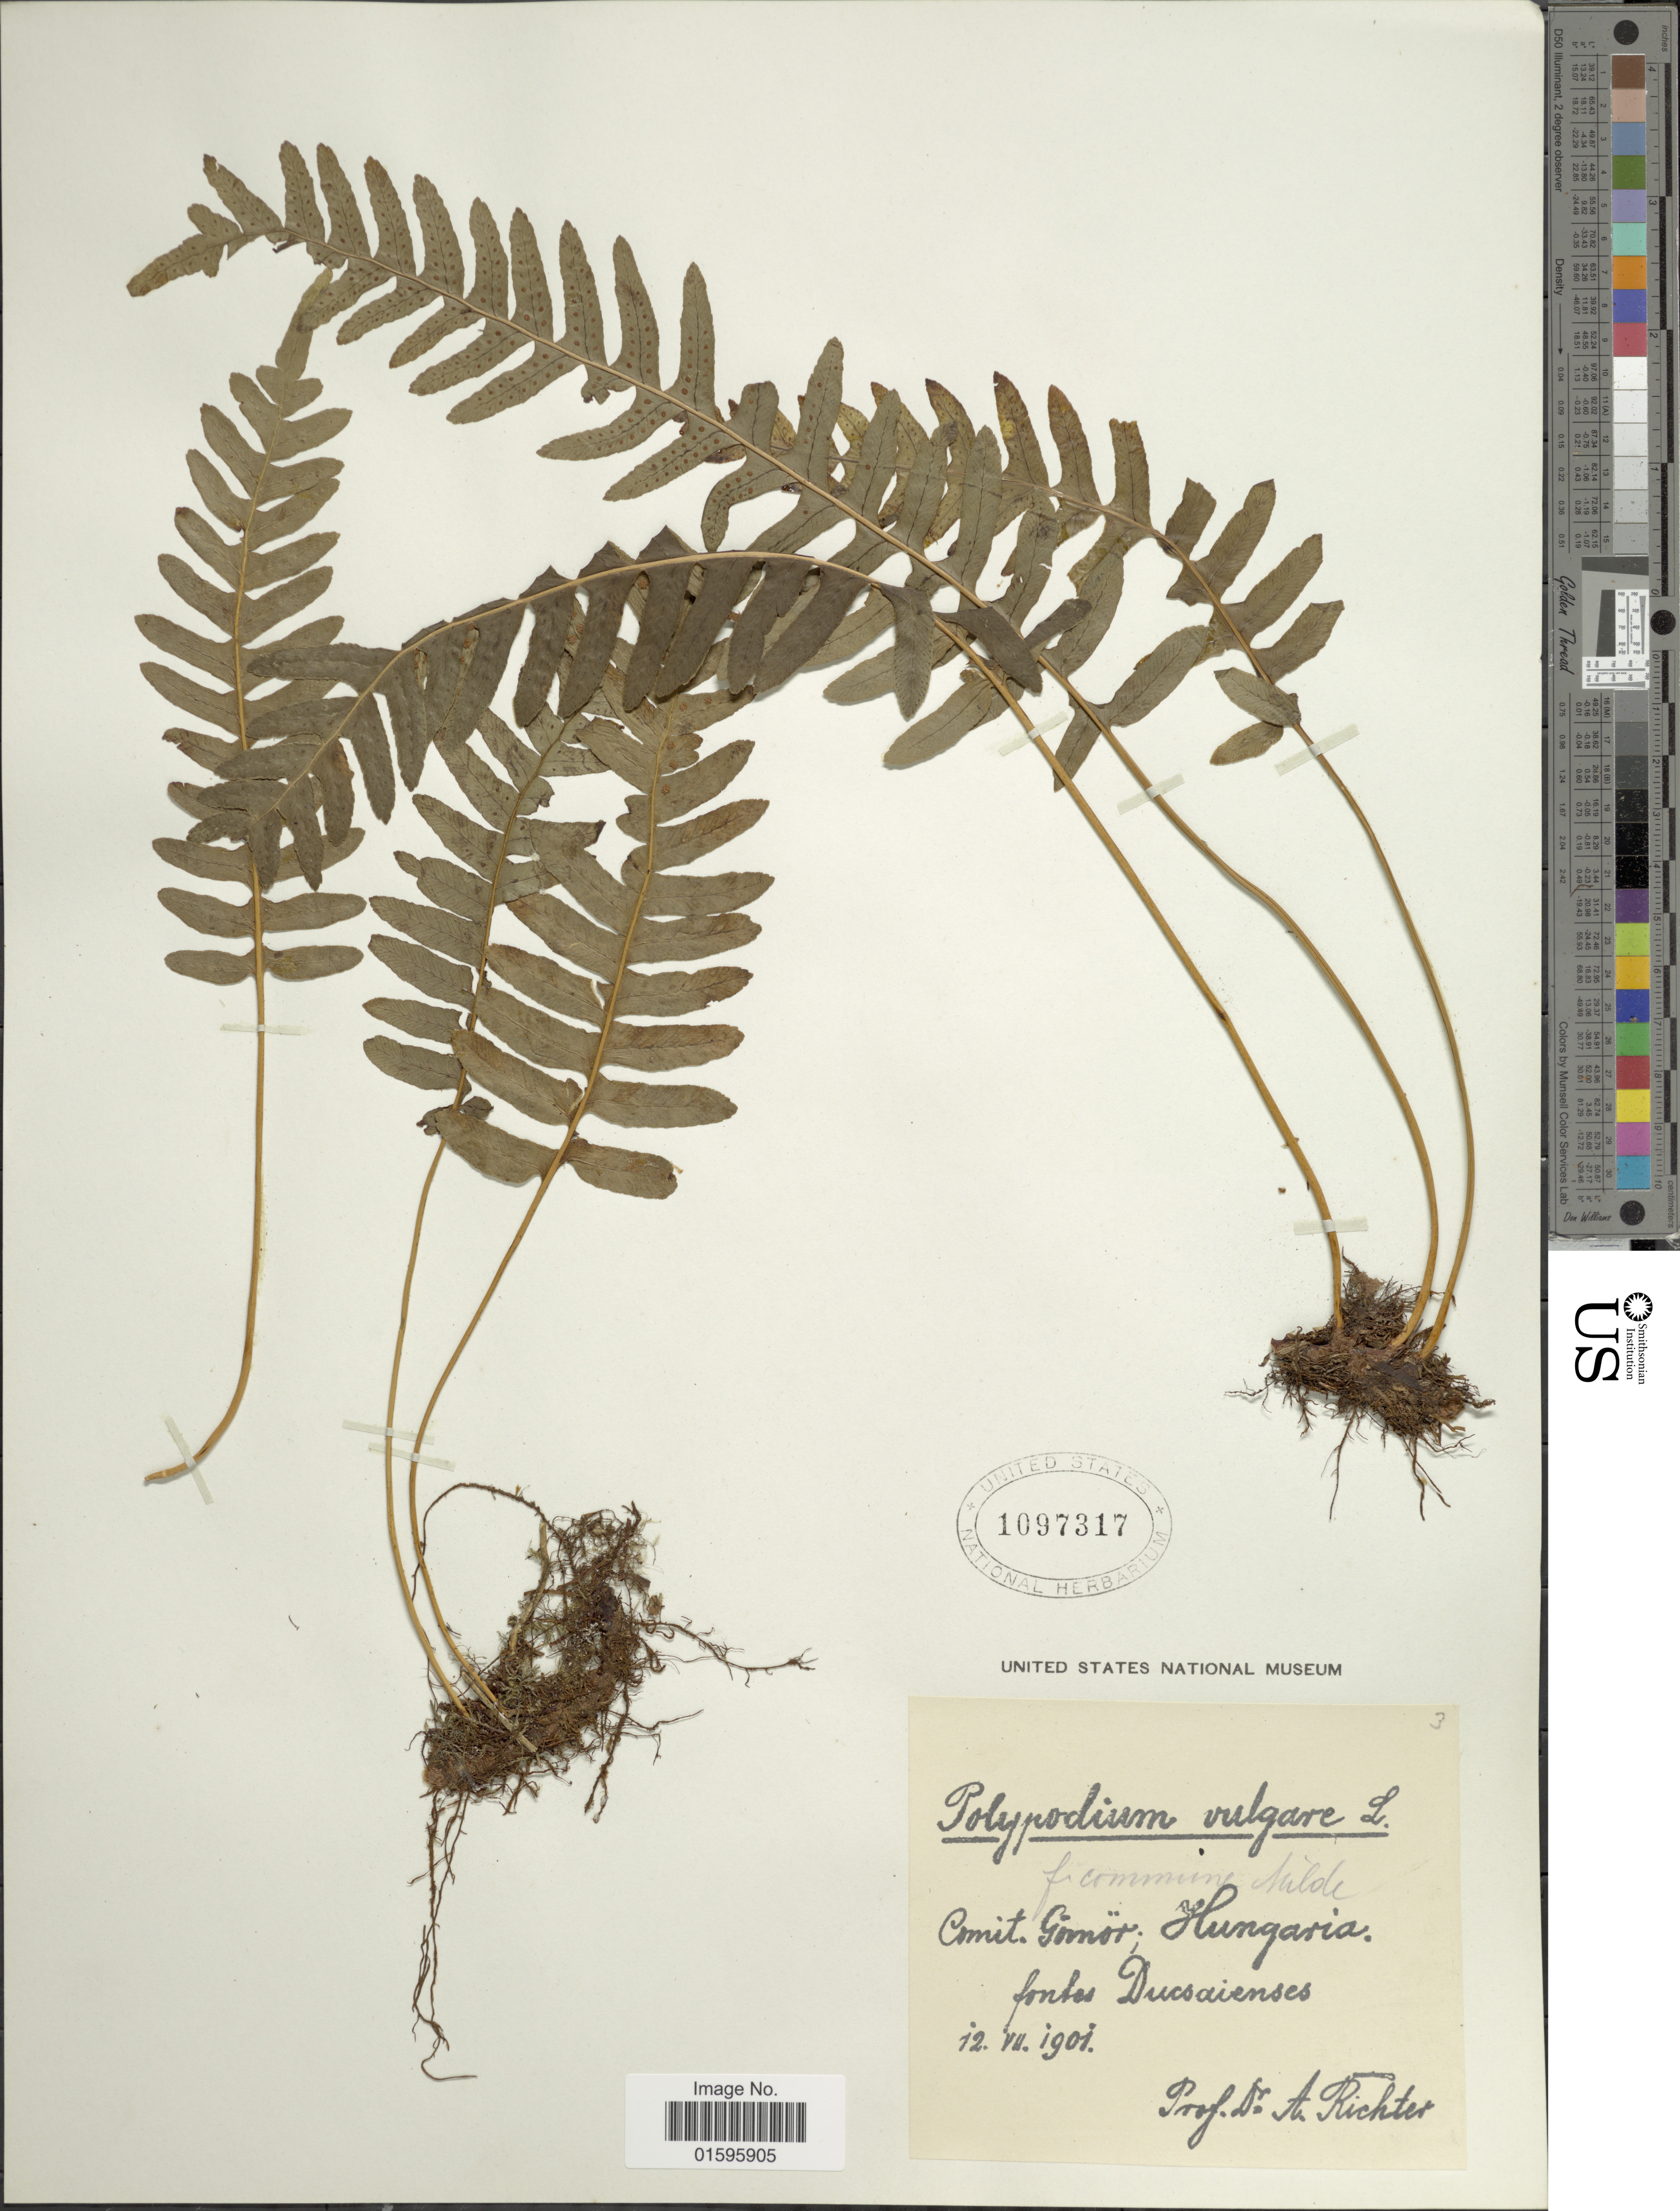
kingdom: Plantae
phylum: Tracheophyta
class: Polypodiopsida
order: Polypodiales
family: Polypodiaceae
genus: Polypodium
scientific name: Polypodium vulgare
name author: L.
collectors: A. Richter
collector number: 3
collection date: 1901-07-12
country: Hungary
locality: Comit. Gimor, Hungaria fontes Ducsaienses [interpreted]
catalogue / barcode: US 1097317